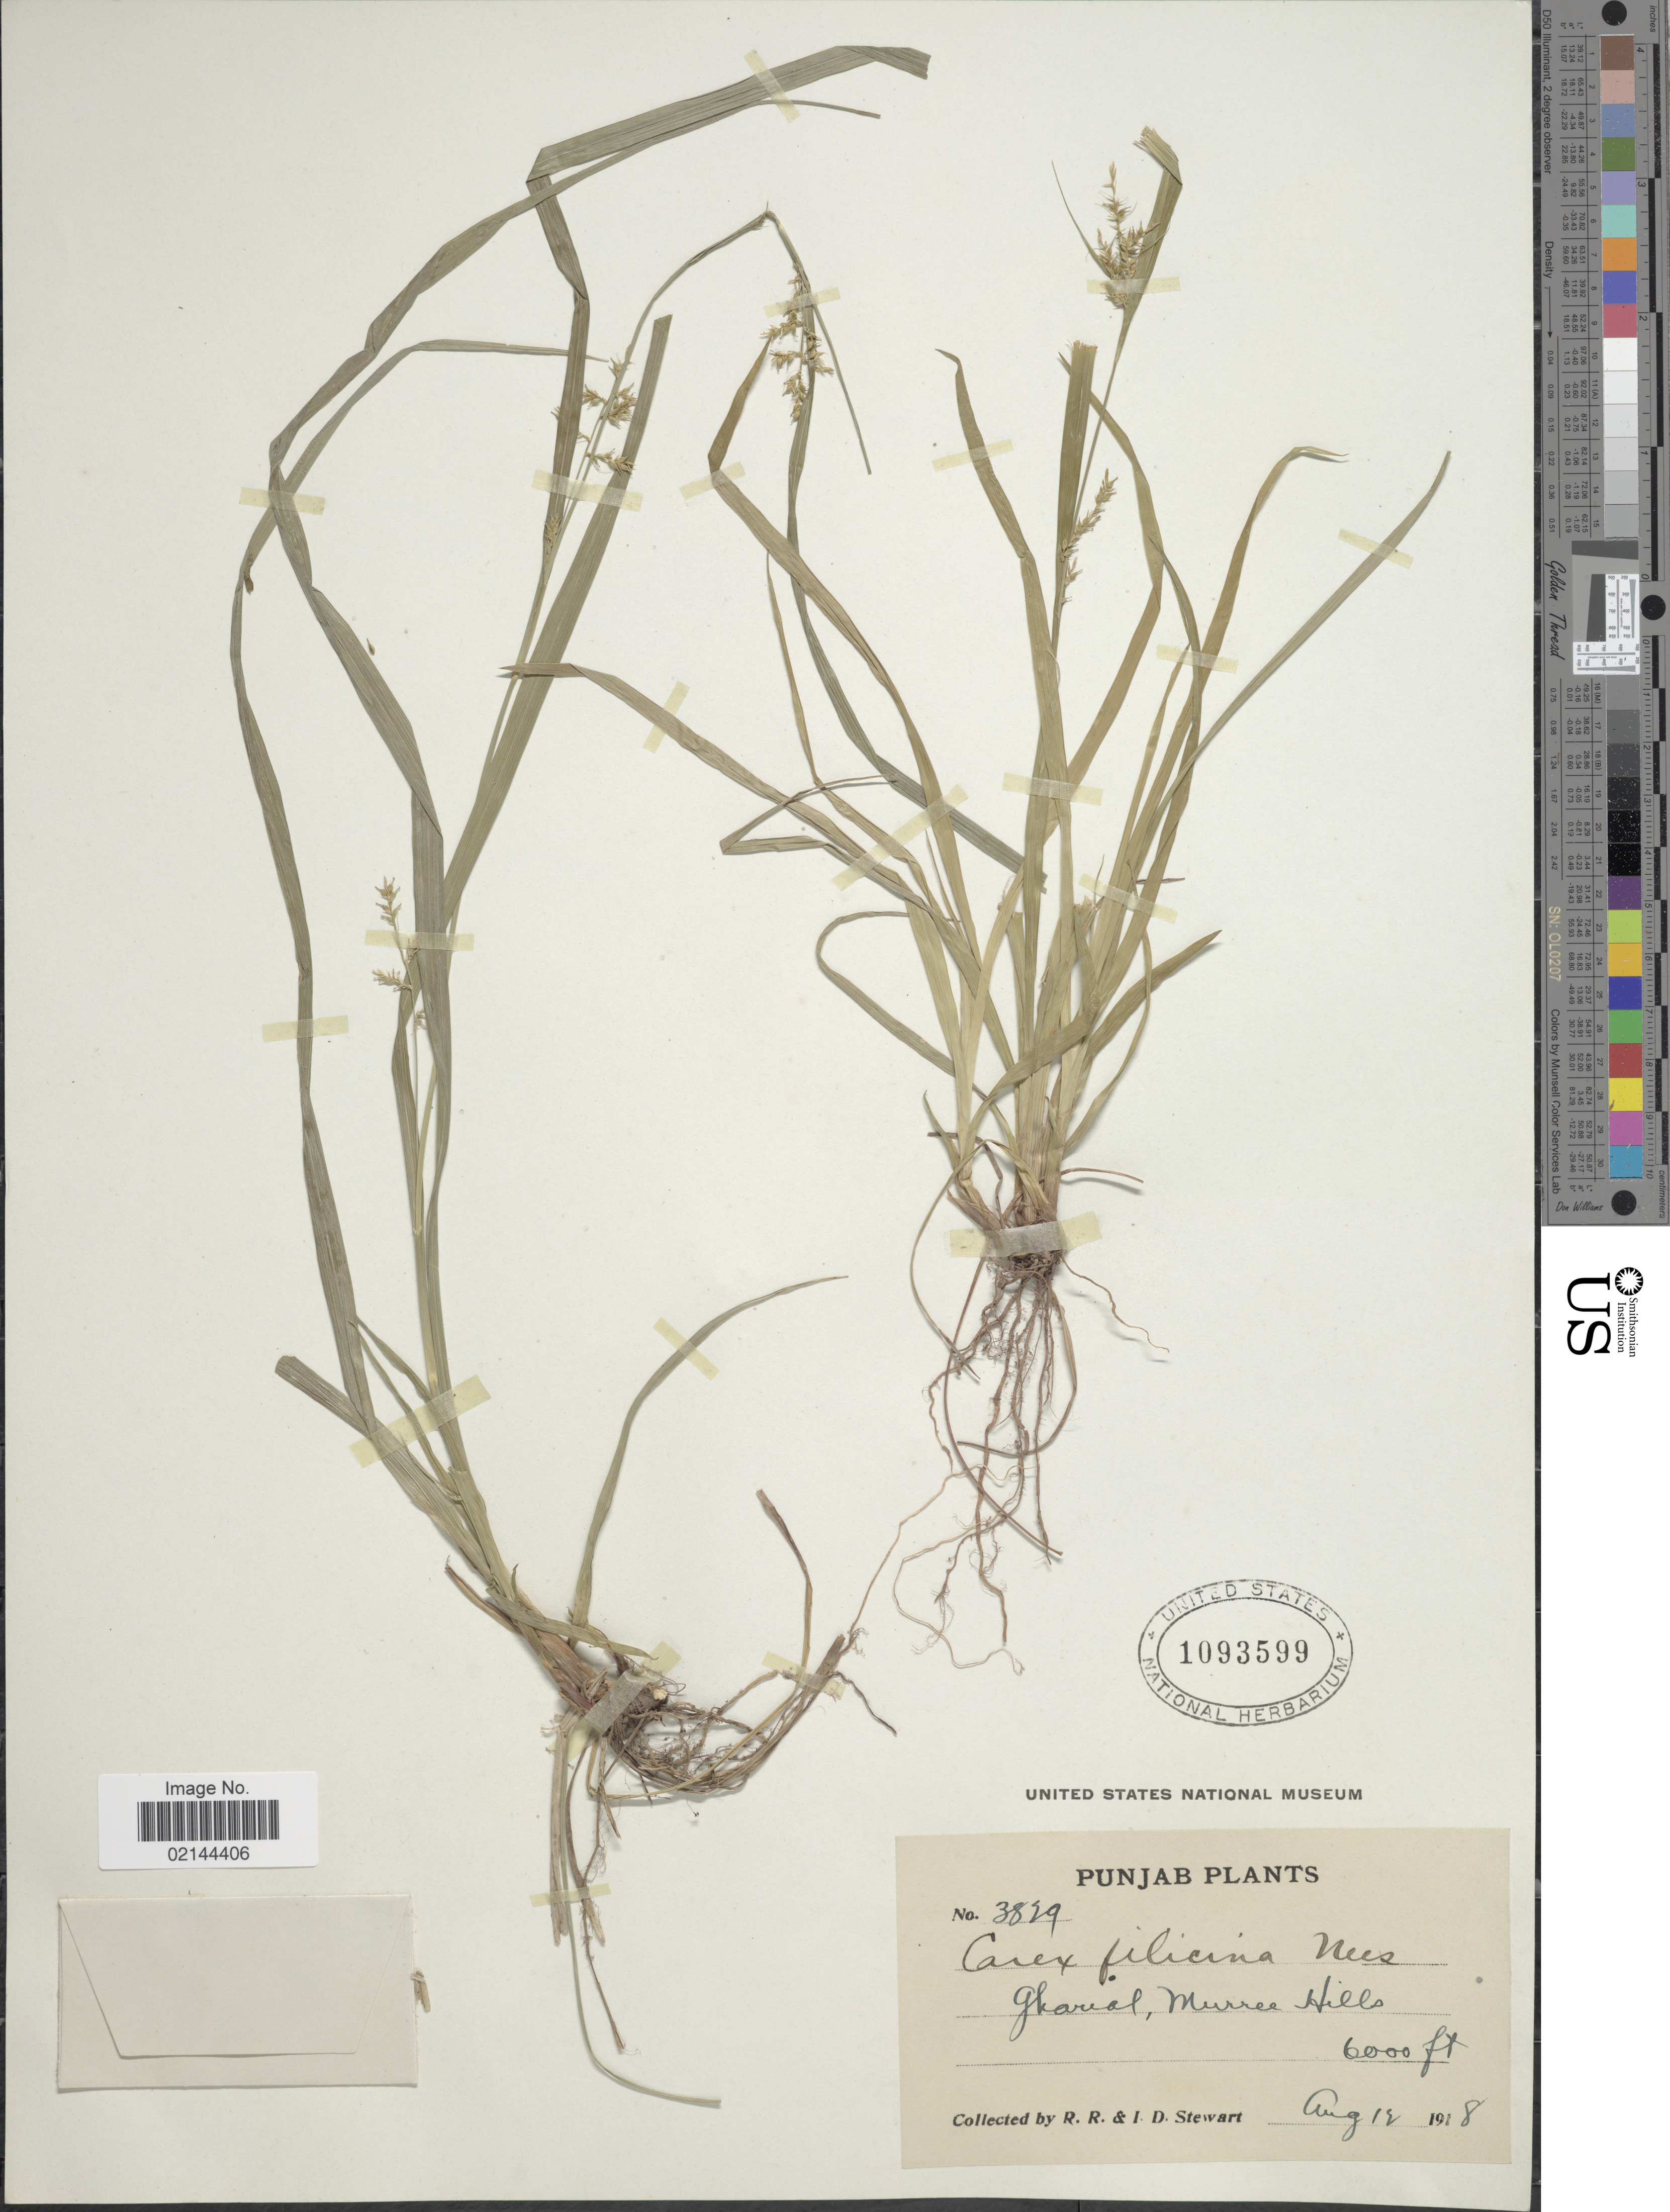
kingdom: Plantae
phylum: Tracheophyta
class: Liliopsida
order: Poales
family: Cyperaceae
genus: Carex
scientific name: Carex filicina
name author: Nees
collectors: R. R. Stewart & I. Stewart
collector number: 3829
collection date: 1918-08-12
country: Pakistan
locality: Gharial, Murree Hills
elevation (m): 1829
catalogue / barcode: US 1093599